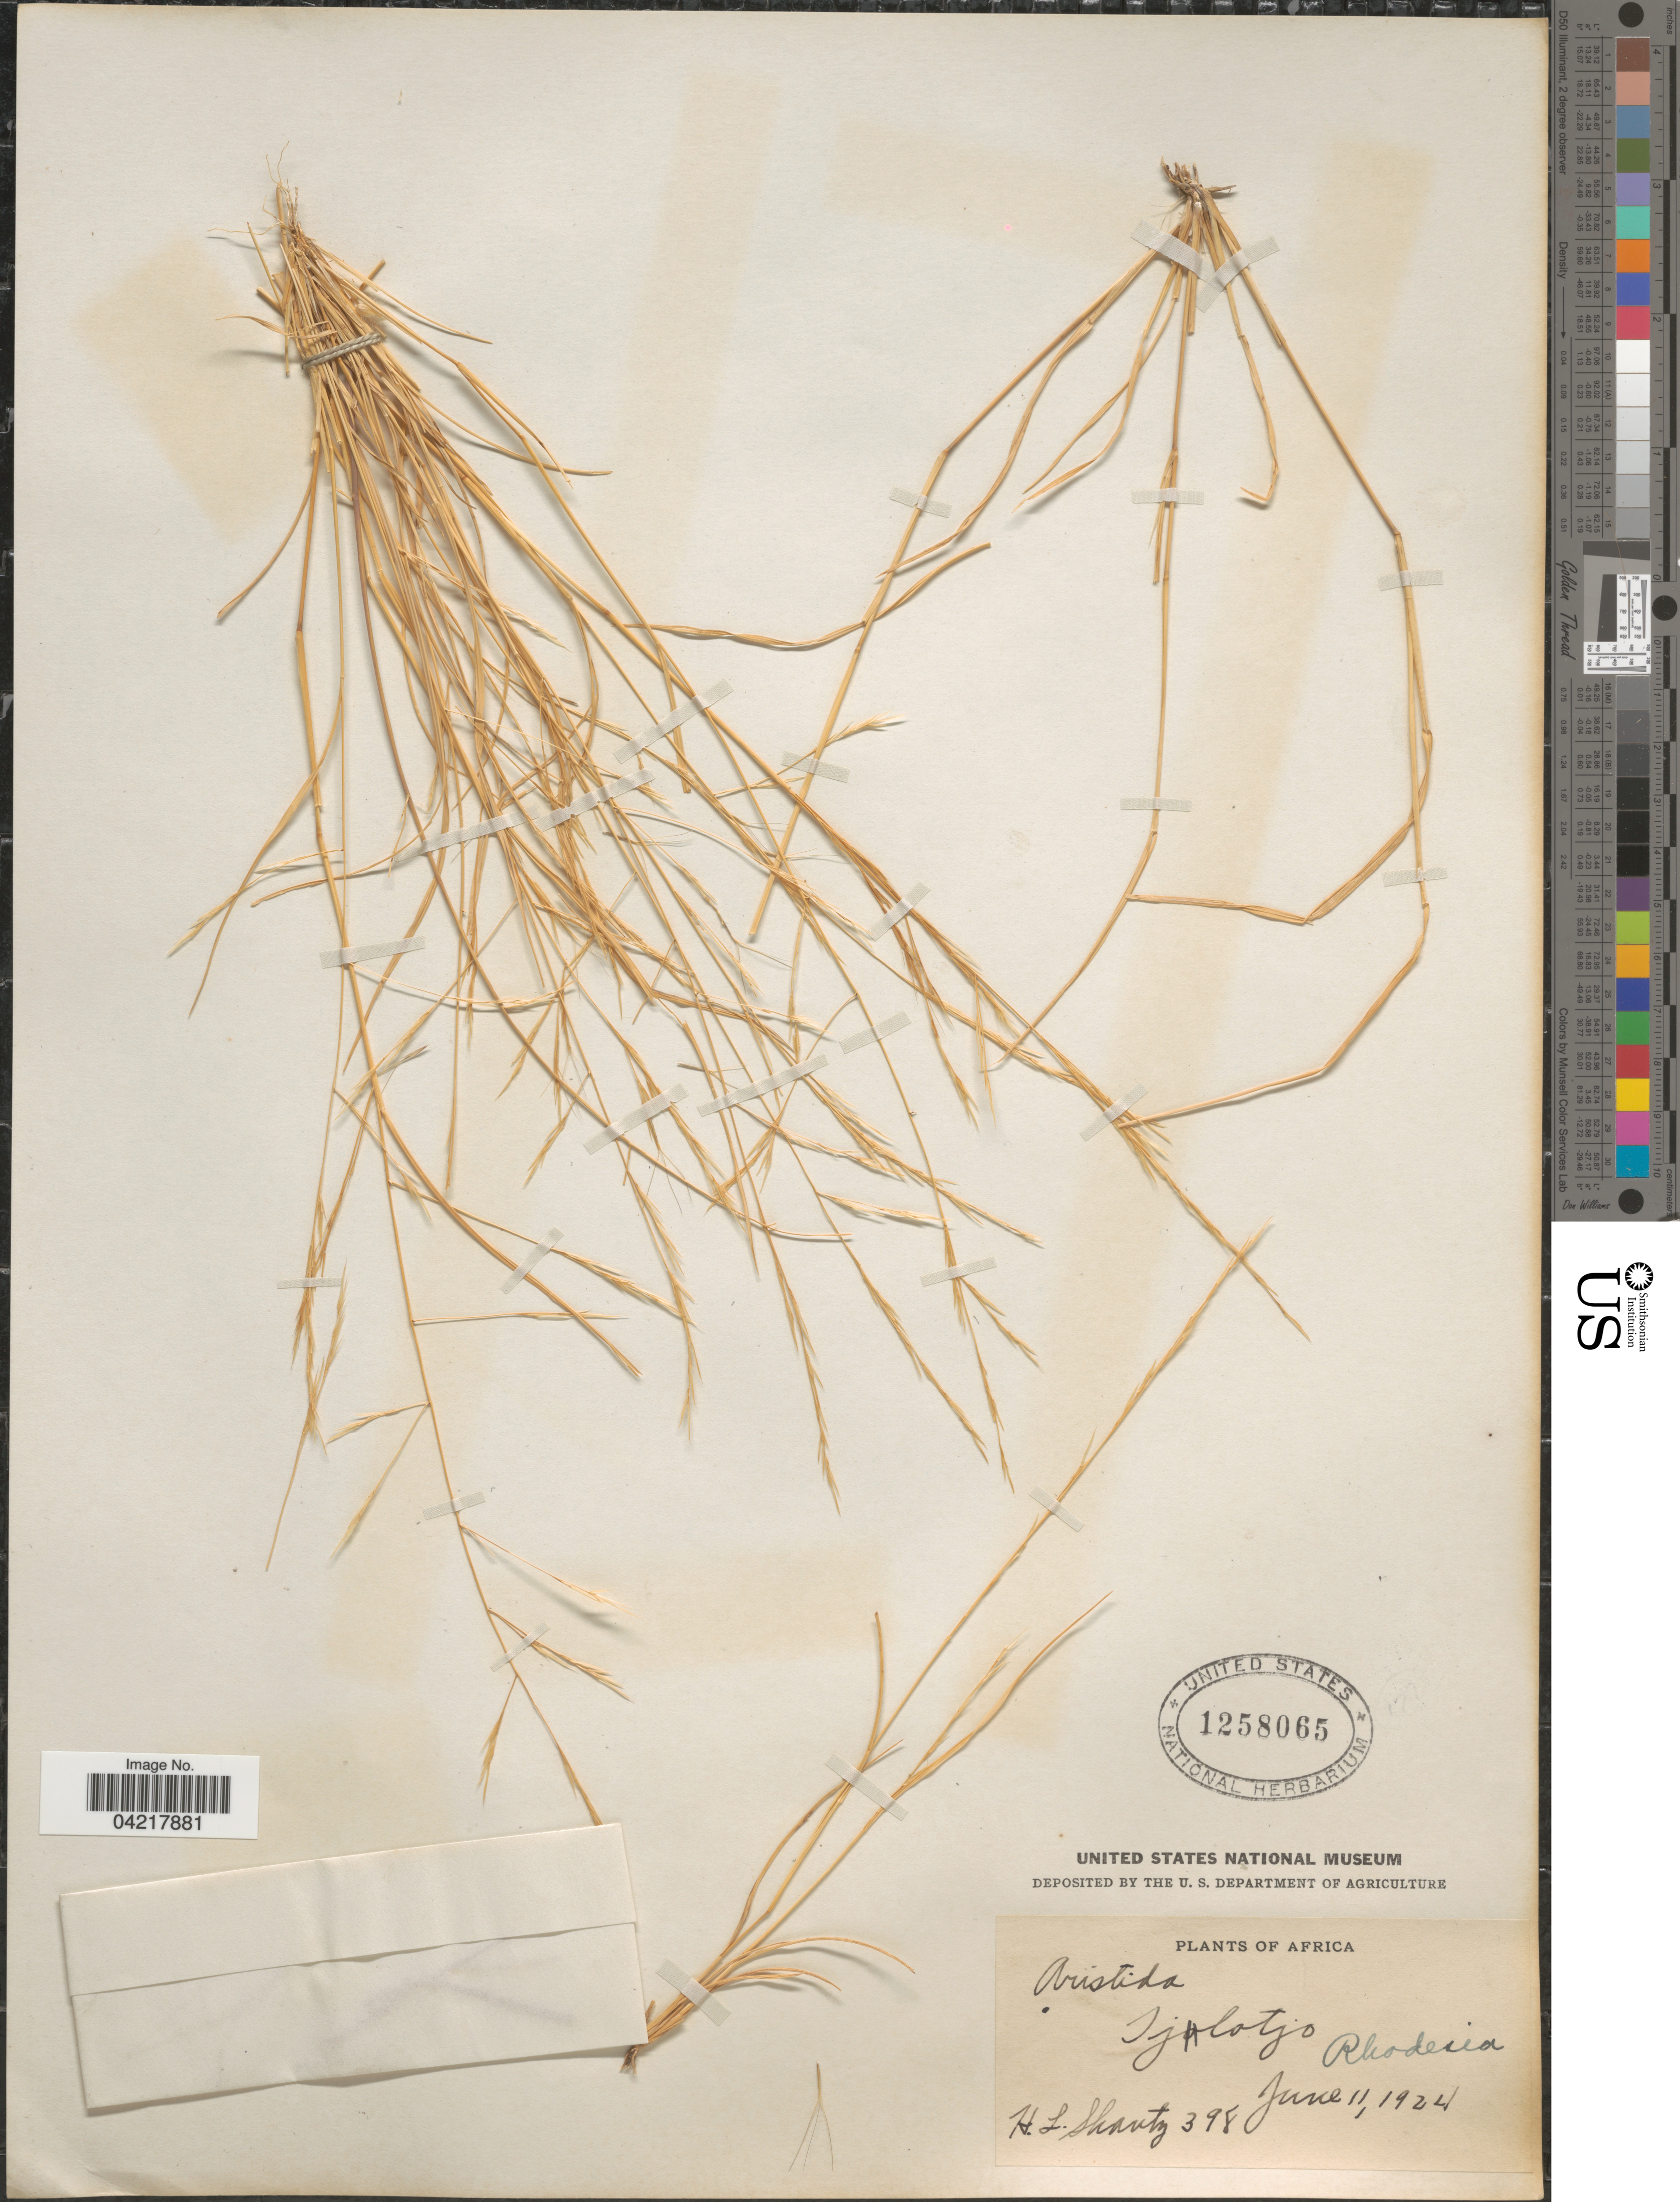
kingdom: Plantae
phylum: Tracheophyta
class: Liliopsida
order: Poales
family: Poaceae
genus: Aristida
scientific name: Aristida sp.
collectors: H. Shantz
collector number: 398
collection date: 1924-06-11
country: Zimbabwe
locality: Rhodesia. Tjlotjo.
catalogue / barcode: US 1258065